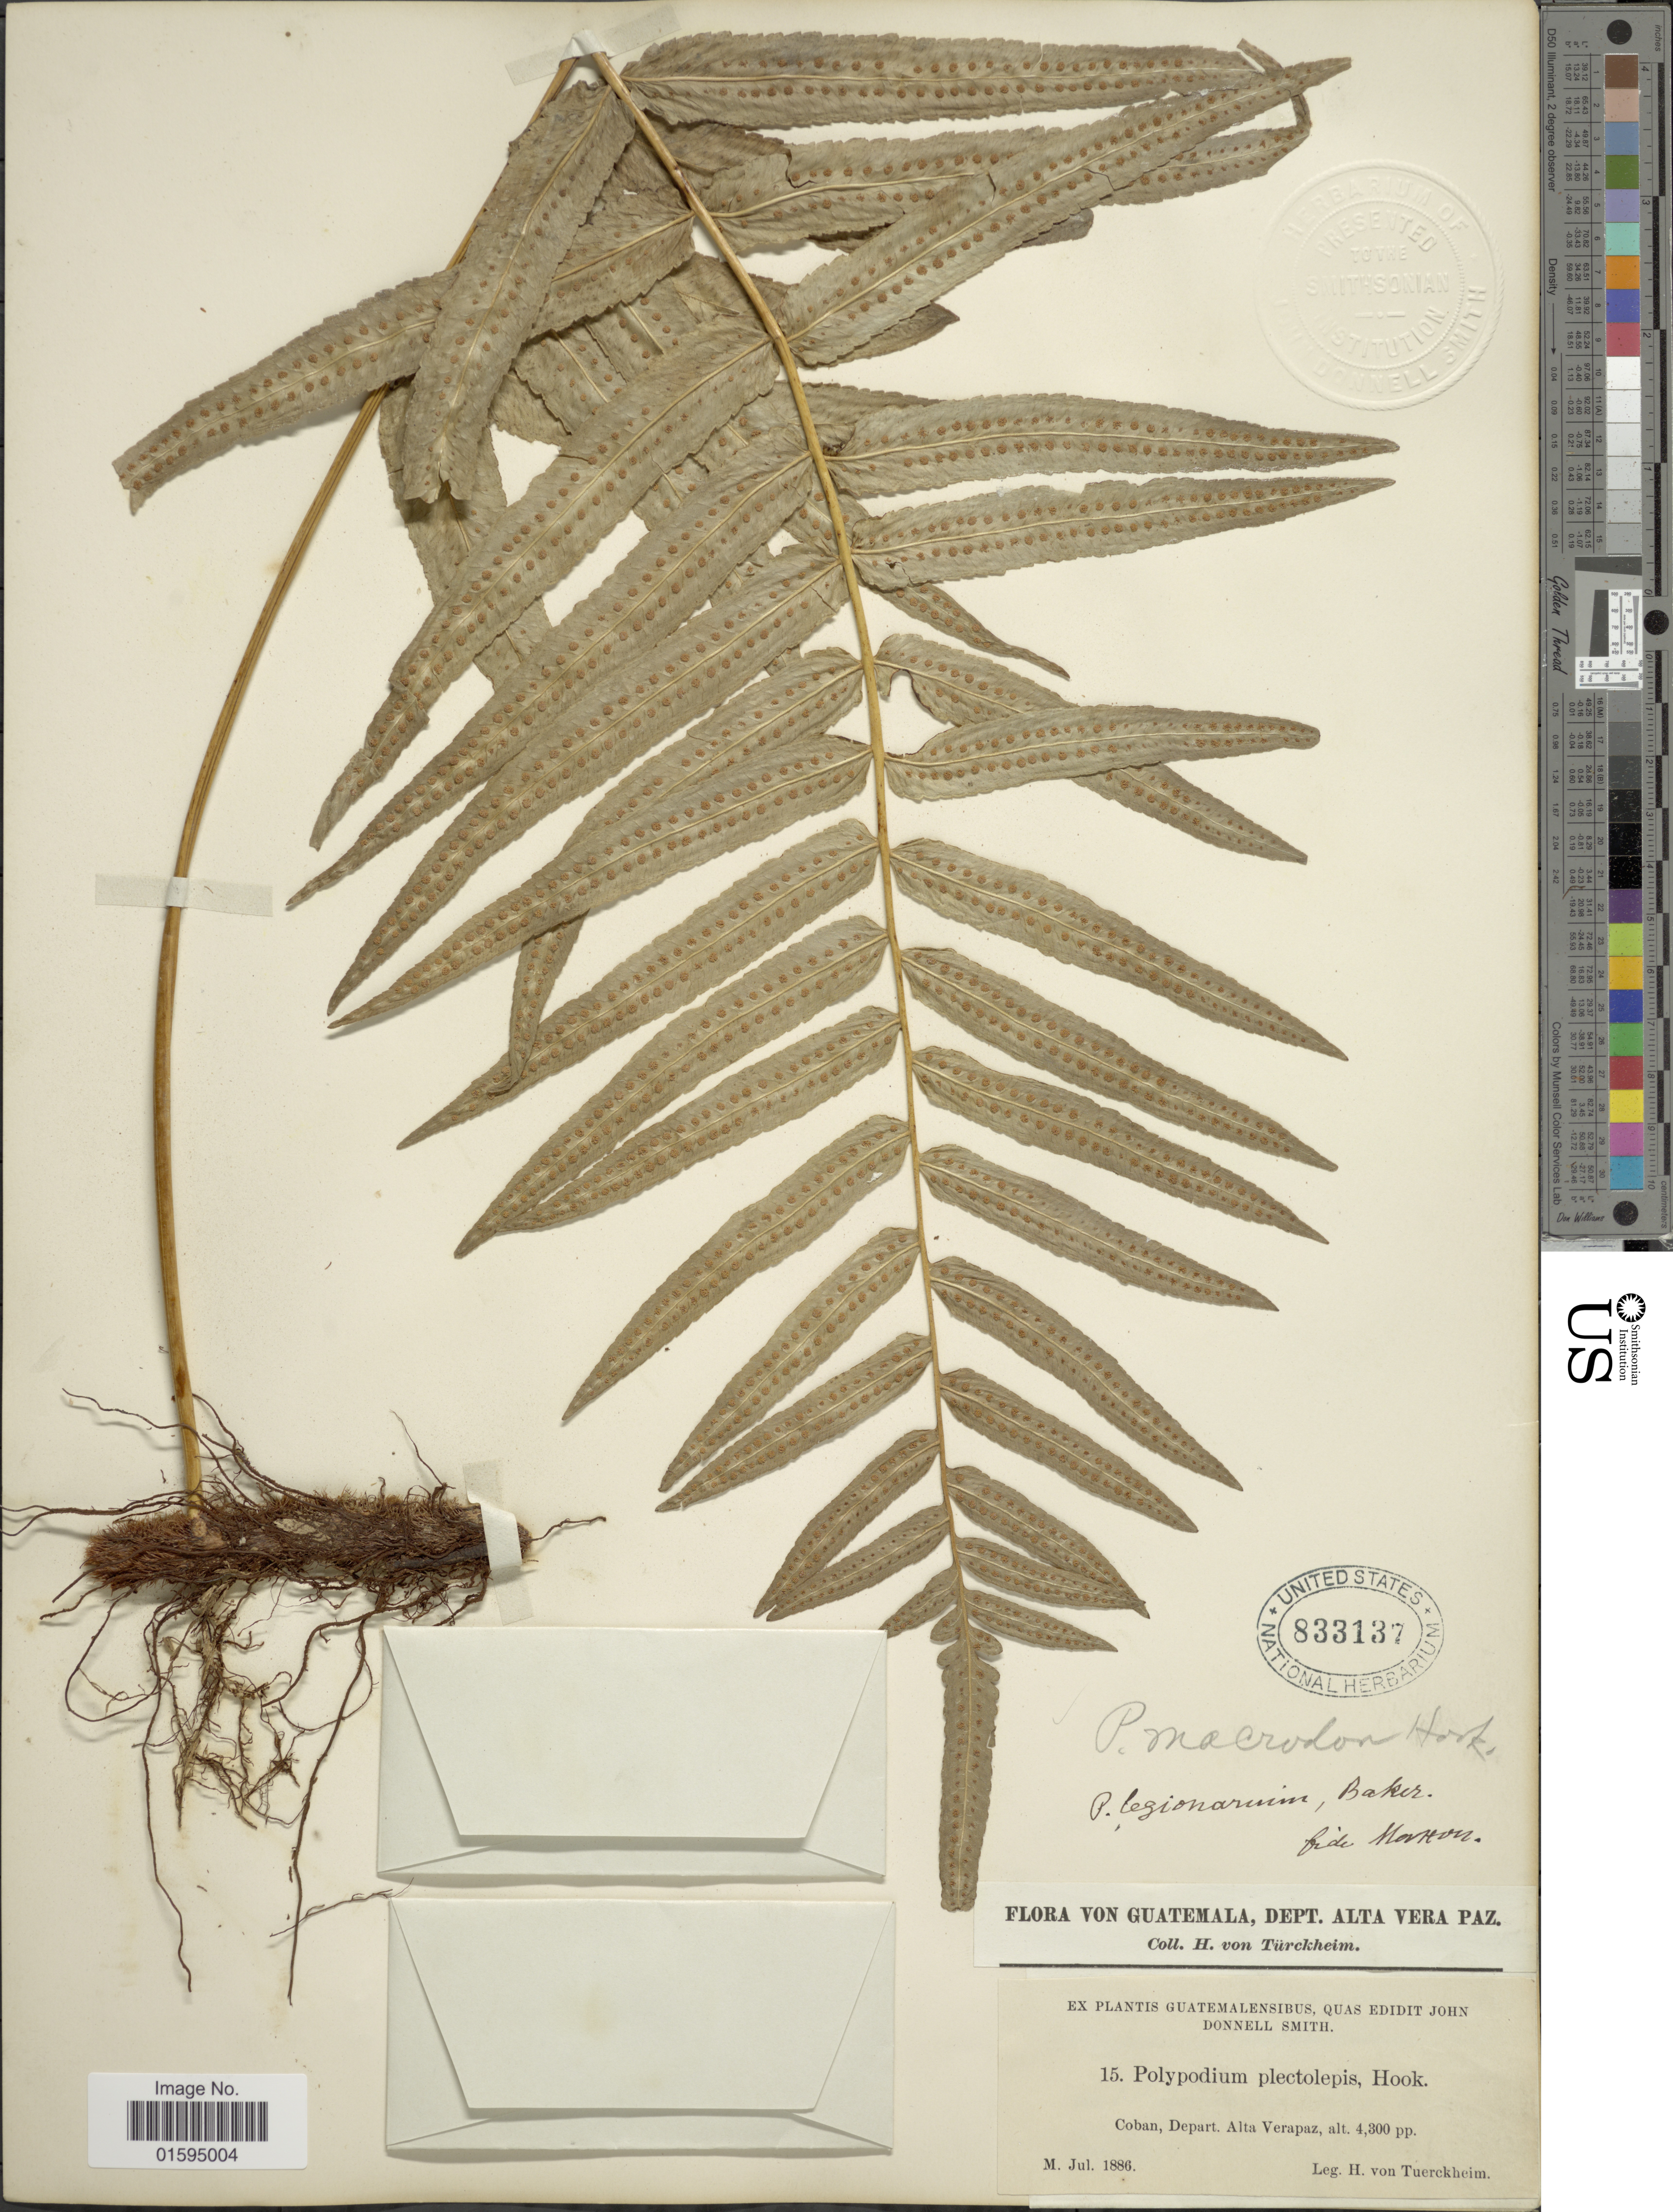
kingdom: Plantae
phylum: Tracheophyta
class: Polypodiopsida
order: Polypodiales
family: Polypodiaceae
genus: Polypodium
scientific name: Polypodium echinolepis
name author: Fée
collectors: H. von Türckheim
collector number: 15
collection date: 1886-07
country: Guatemala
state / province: Alta Verapaz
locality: Coban, Depart, Alta Verapaz.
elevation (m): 1311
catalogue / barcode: US 833137